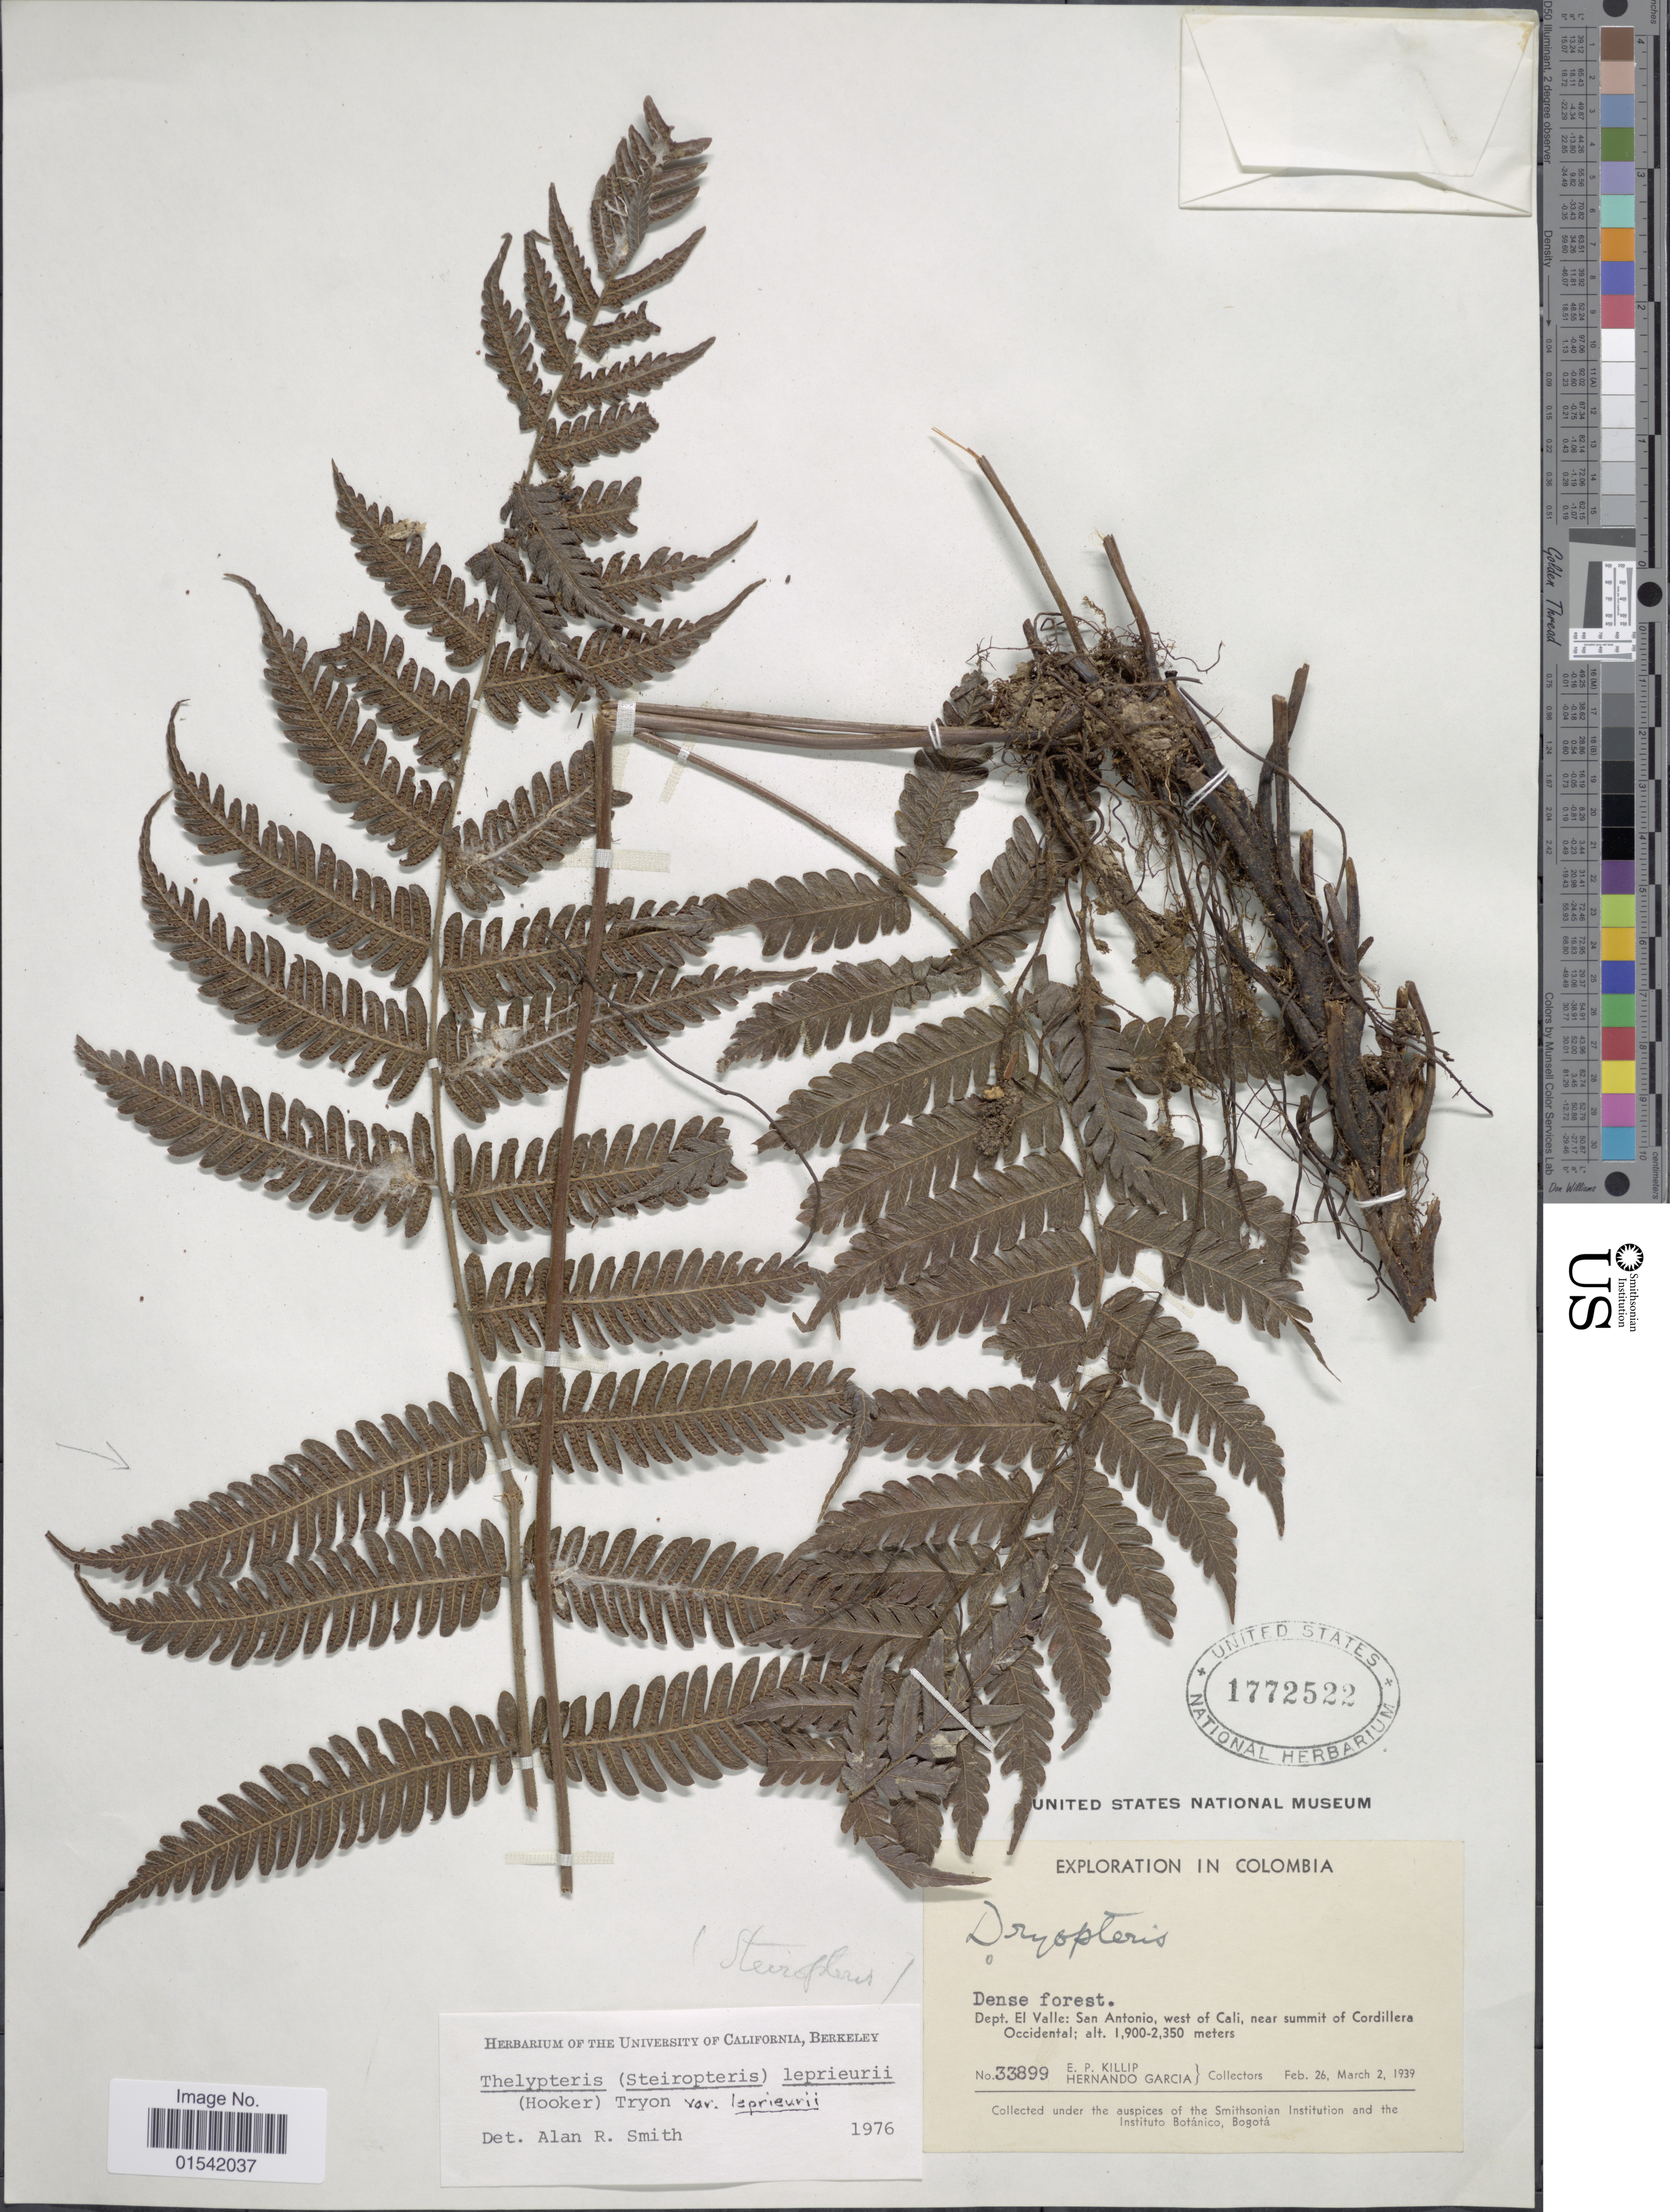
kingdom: Plantae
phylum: Tracheophyta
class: Polypodiopsida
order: Polypodiales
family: Thelypteridaceae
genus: Steiropteris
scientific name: Steiropteris leprieurii var. leprieurii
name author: (Hook. f.) Pic. Serm.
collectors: E. P. Killip & H. Garcia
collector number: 33899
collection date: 1939-02-26/1939-03-02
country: Colombia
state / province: Valle del Cauca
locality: Dept. El Valle: San Antonio, west of Cali, near summit of Cordillera Occidental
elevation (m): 1900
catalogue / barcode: US 1772522